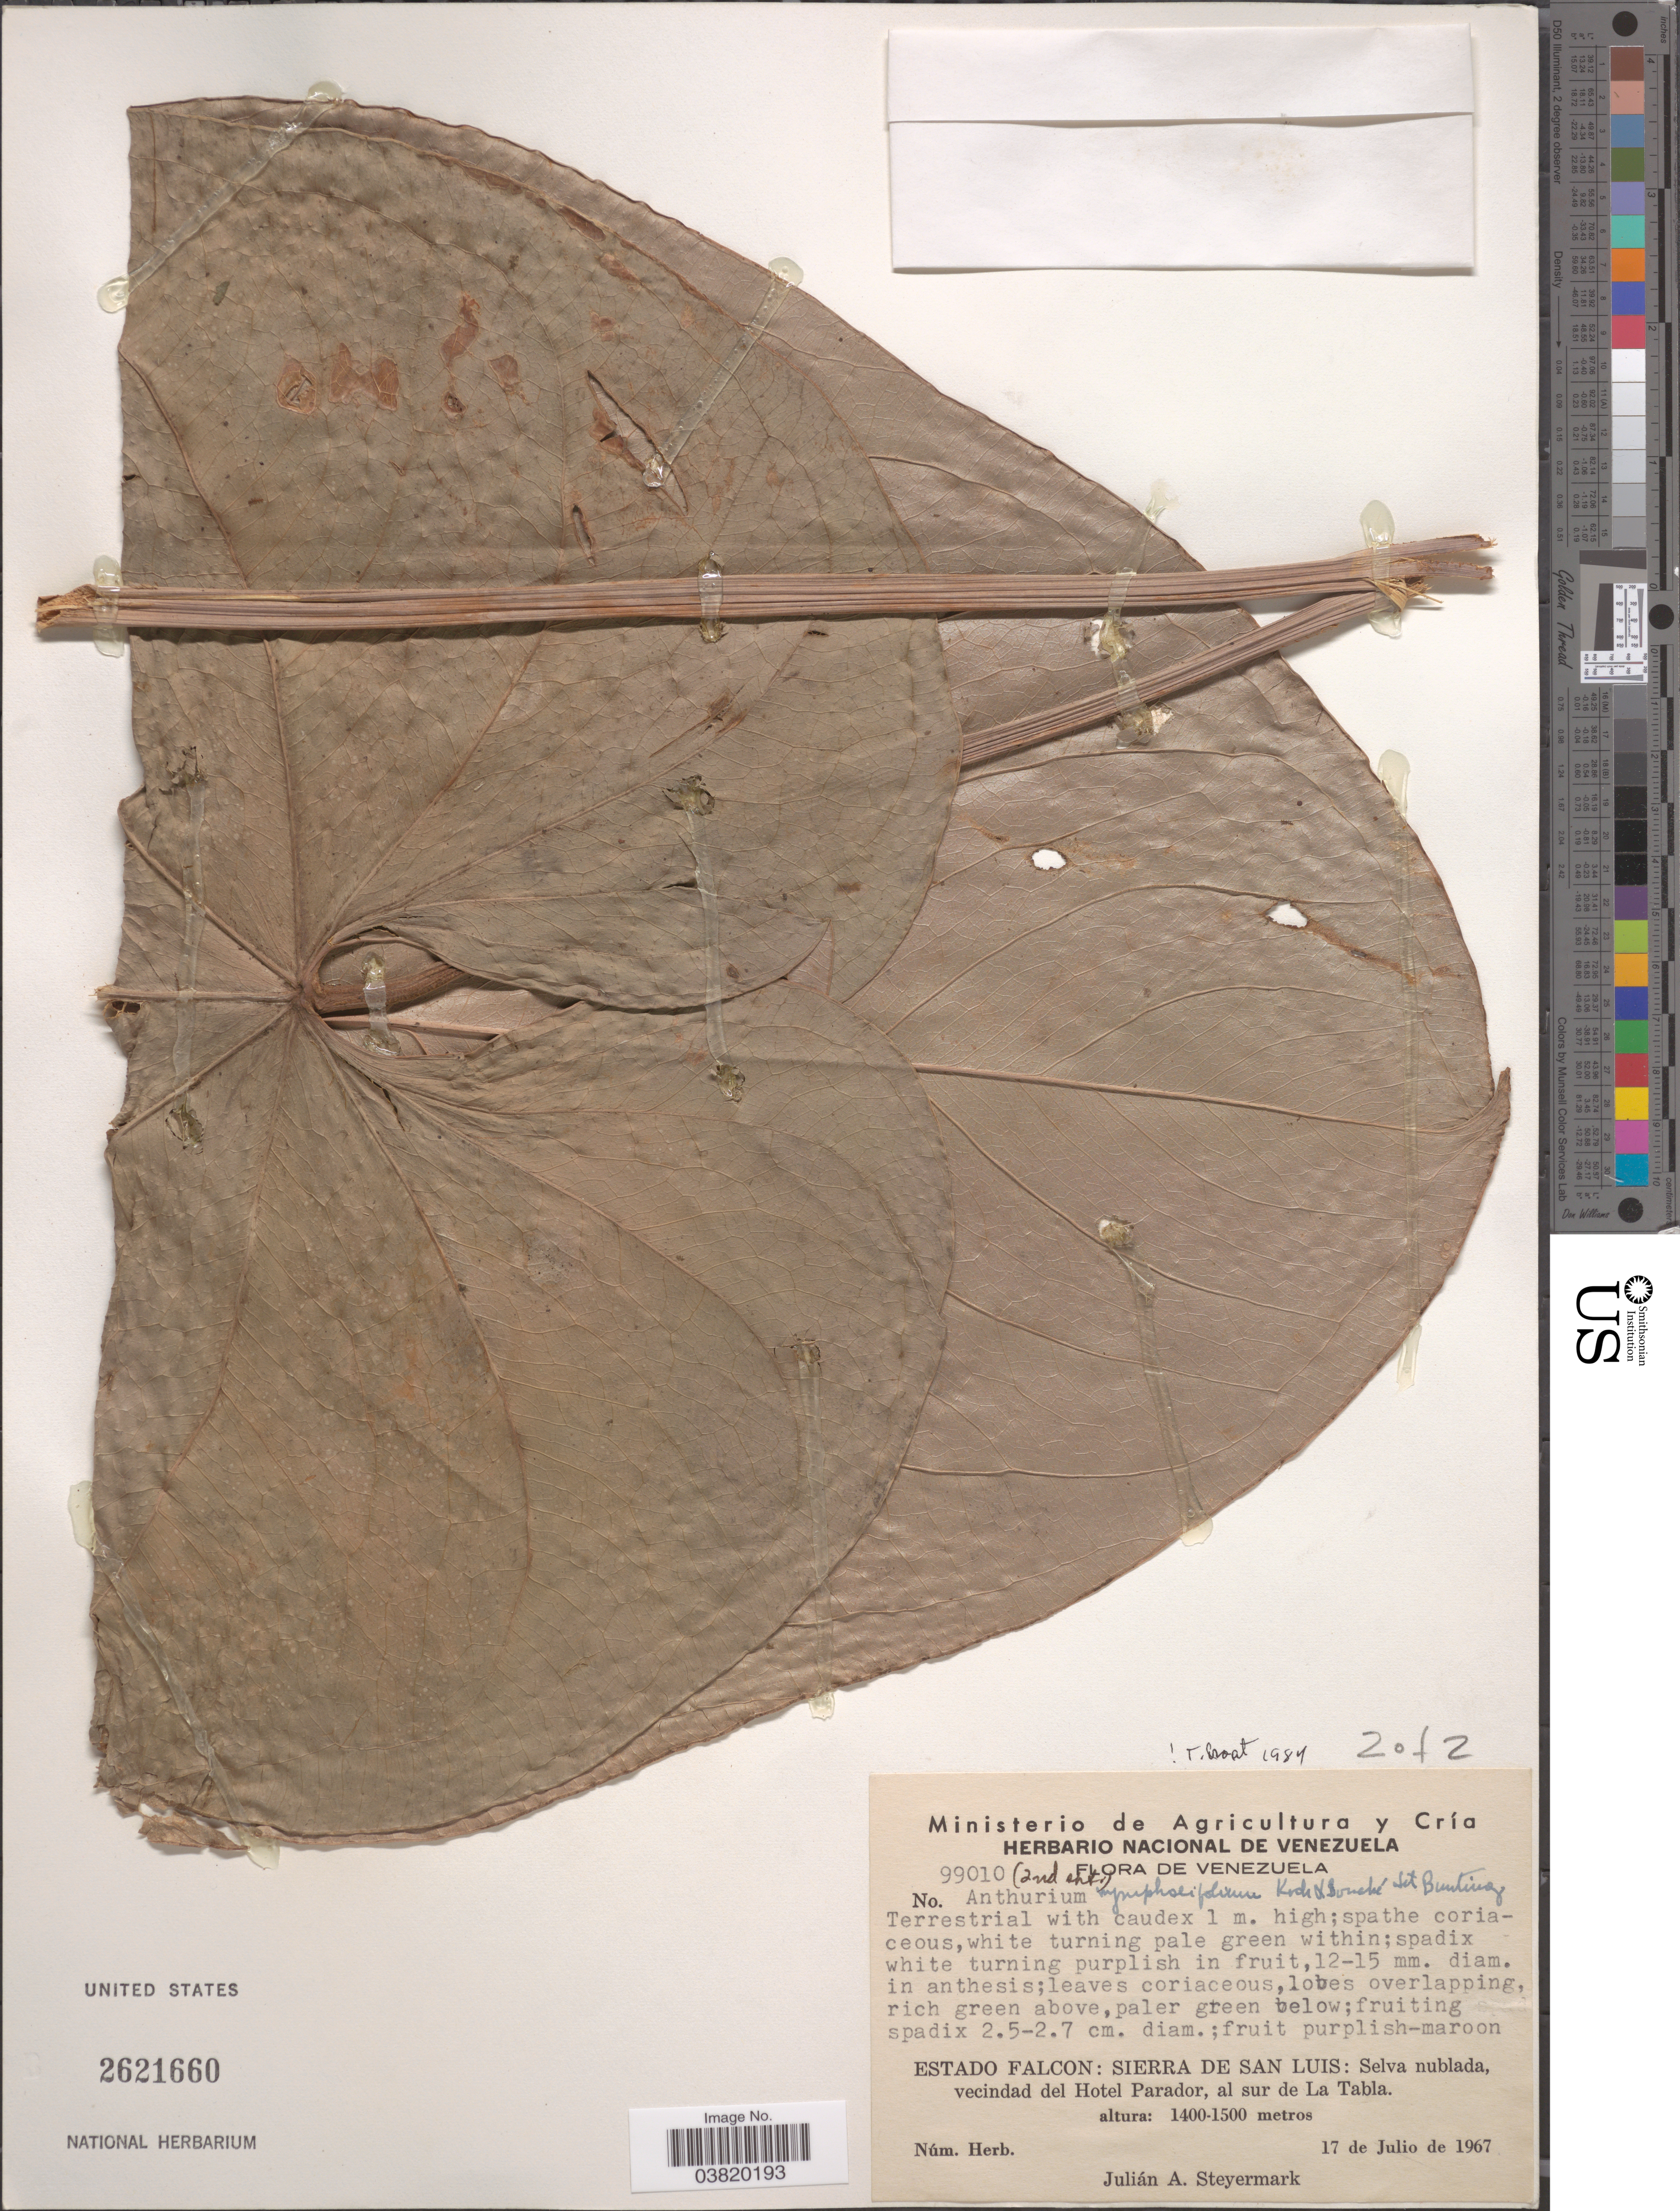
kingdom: Plantae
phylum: Tracheophyta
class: Liliopsida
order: Alismatales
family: Araceae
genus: Anthurium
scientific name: Anthurium nymphaeifolium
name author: K. Koch & C.D. Bouché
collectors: J. Steyermark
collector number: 99010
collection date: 1967-07-17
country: Venezuela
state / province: Falcon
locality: Sierra de San Luis: Selva nublada, vecindad del Hotel Parador, al sur de La Tabla.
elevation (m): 1400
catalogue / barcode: US 2621660